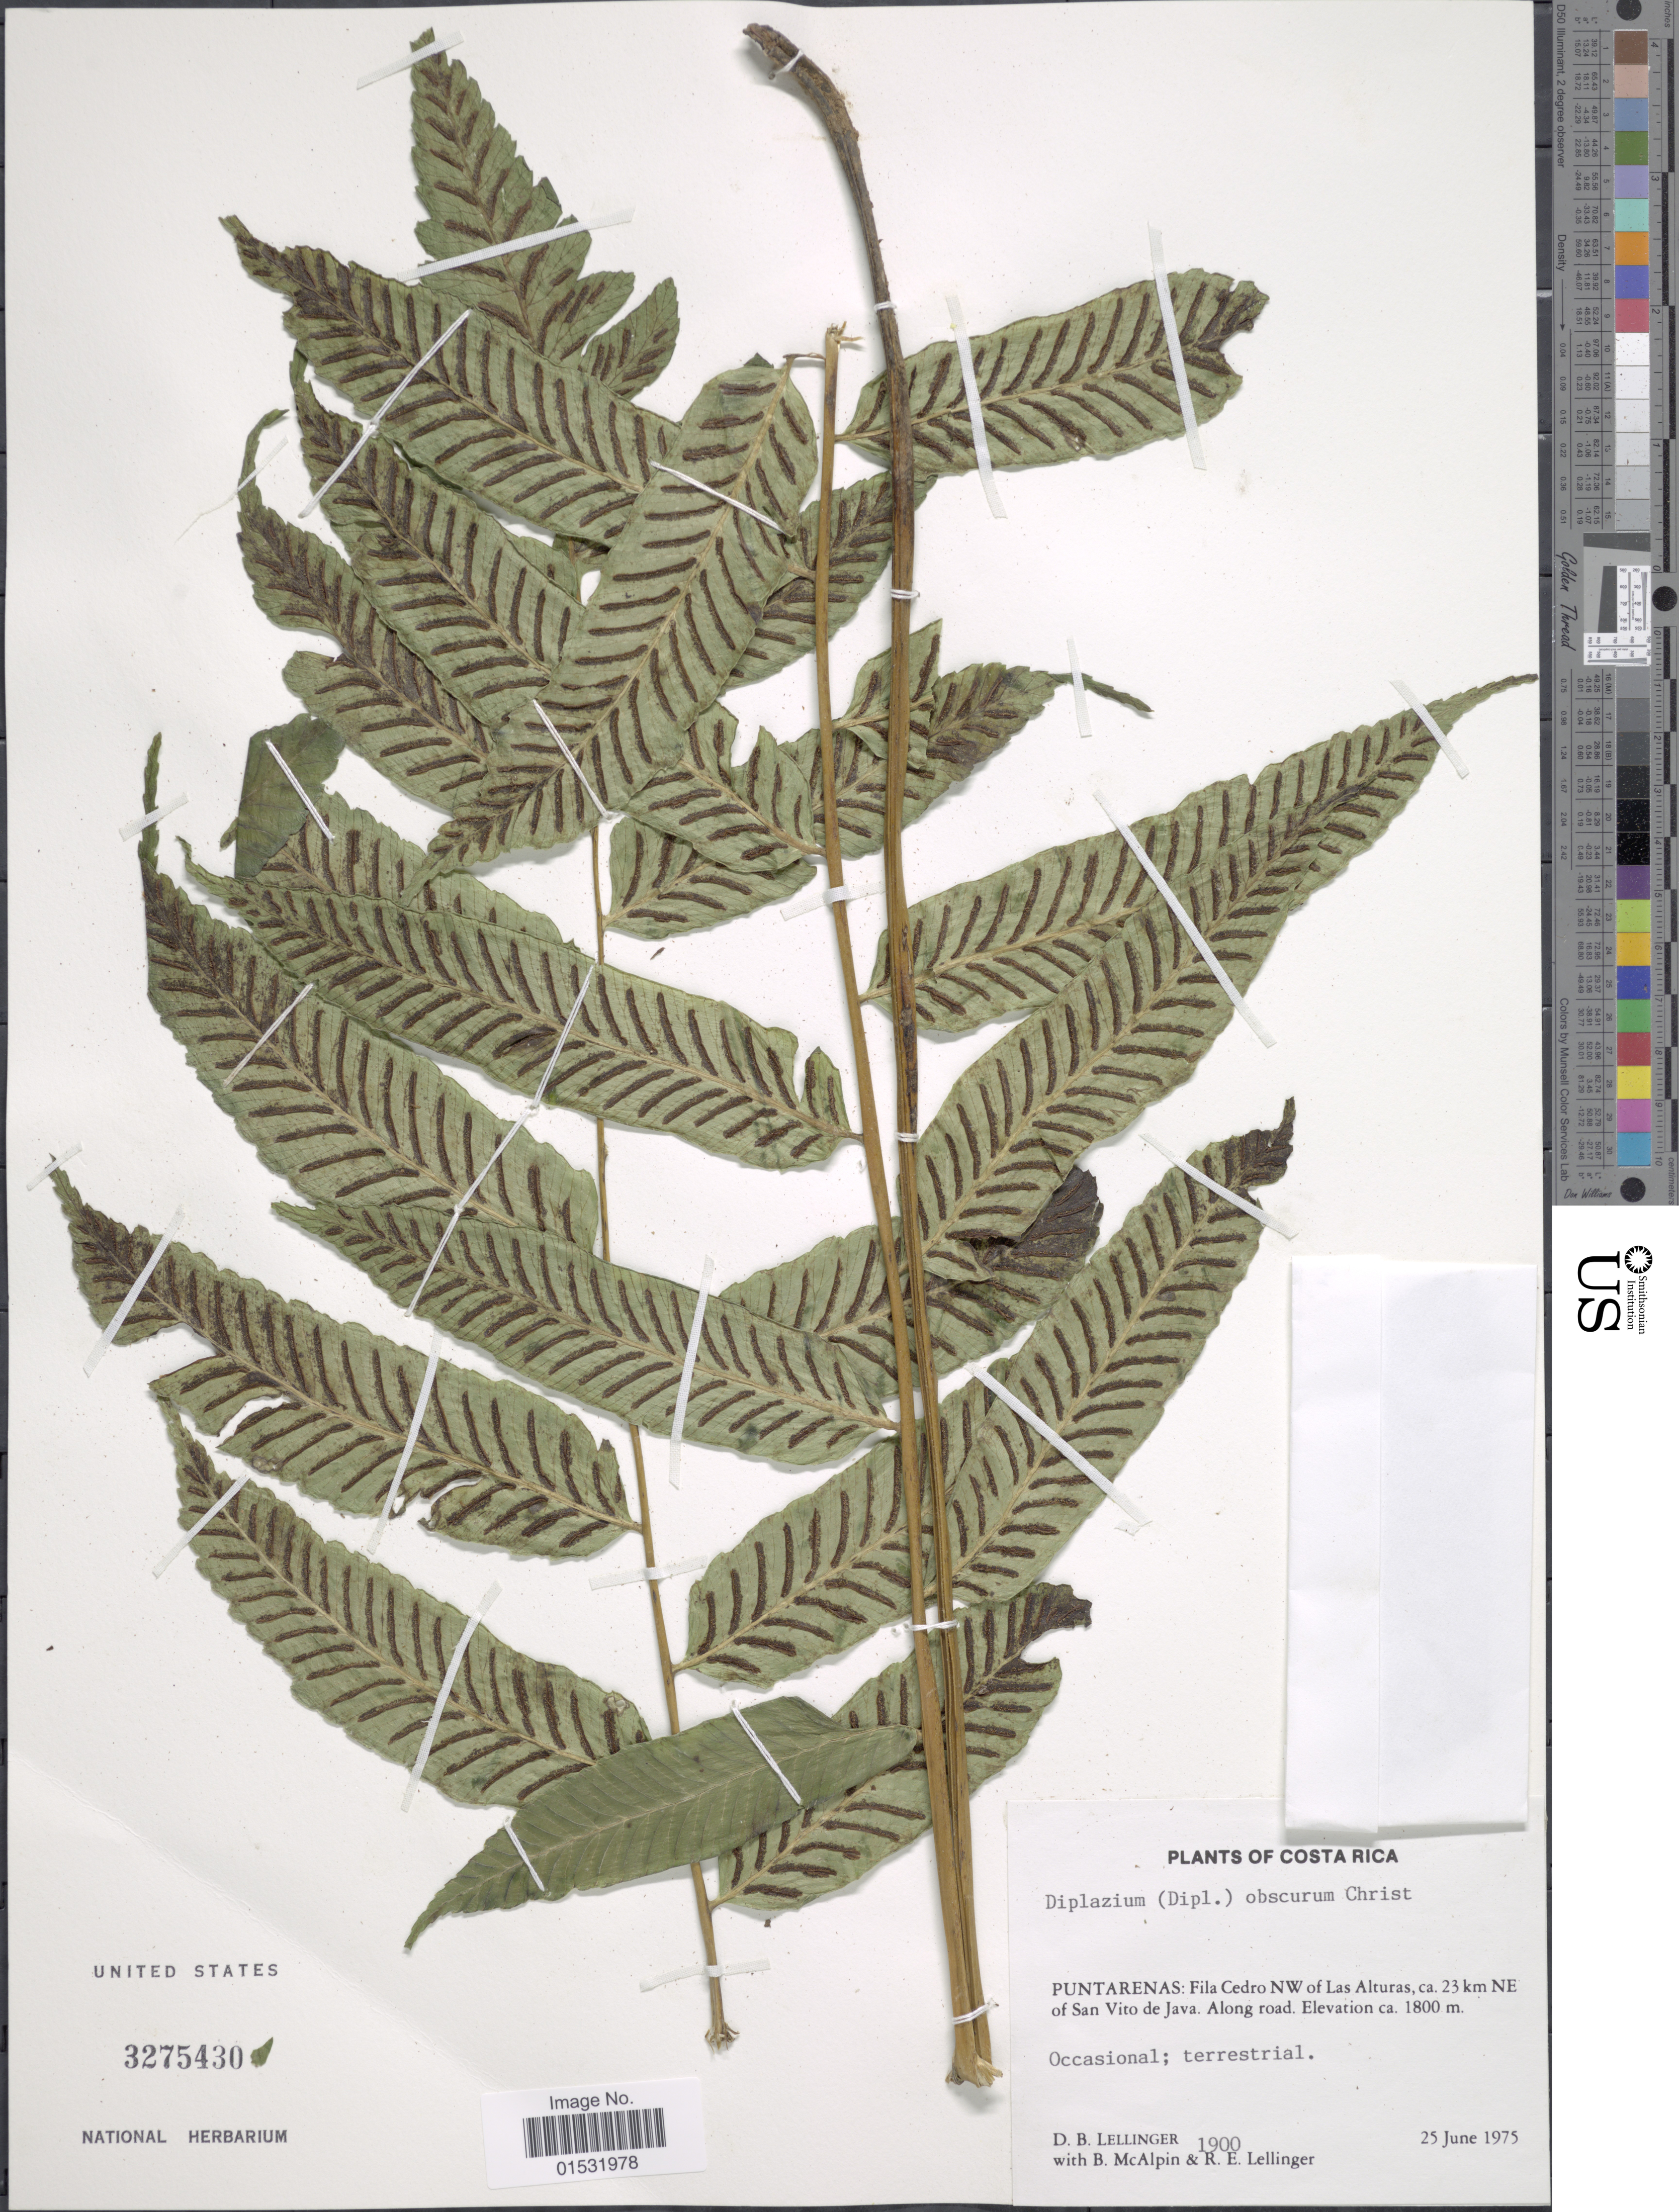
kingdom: Plantae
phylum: Tracheophyta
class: Polypodiopsida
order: Polypodiales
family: Athyriaceae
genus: Diplazium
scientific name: Diplazium obscurum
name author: Christ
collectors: D. B. Lellinger, B. McAlpin & R. E. Lellinger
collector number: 1900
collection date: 1975-06-25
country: Costa Rica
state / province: Puntarenas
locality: Fila Cedro NW of Las Alturas, ca. 23 km NE of San Vito de Java. Along road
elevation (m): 1800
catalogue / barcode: US 3275430